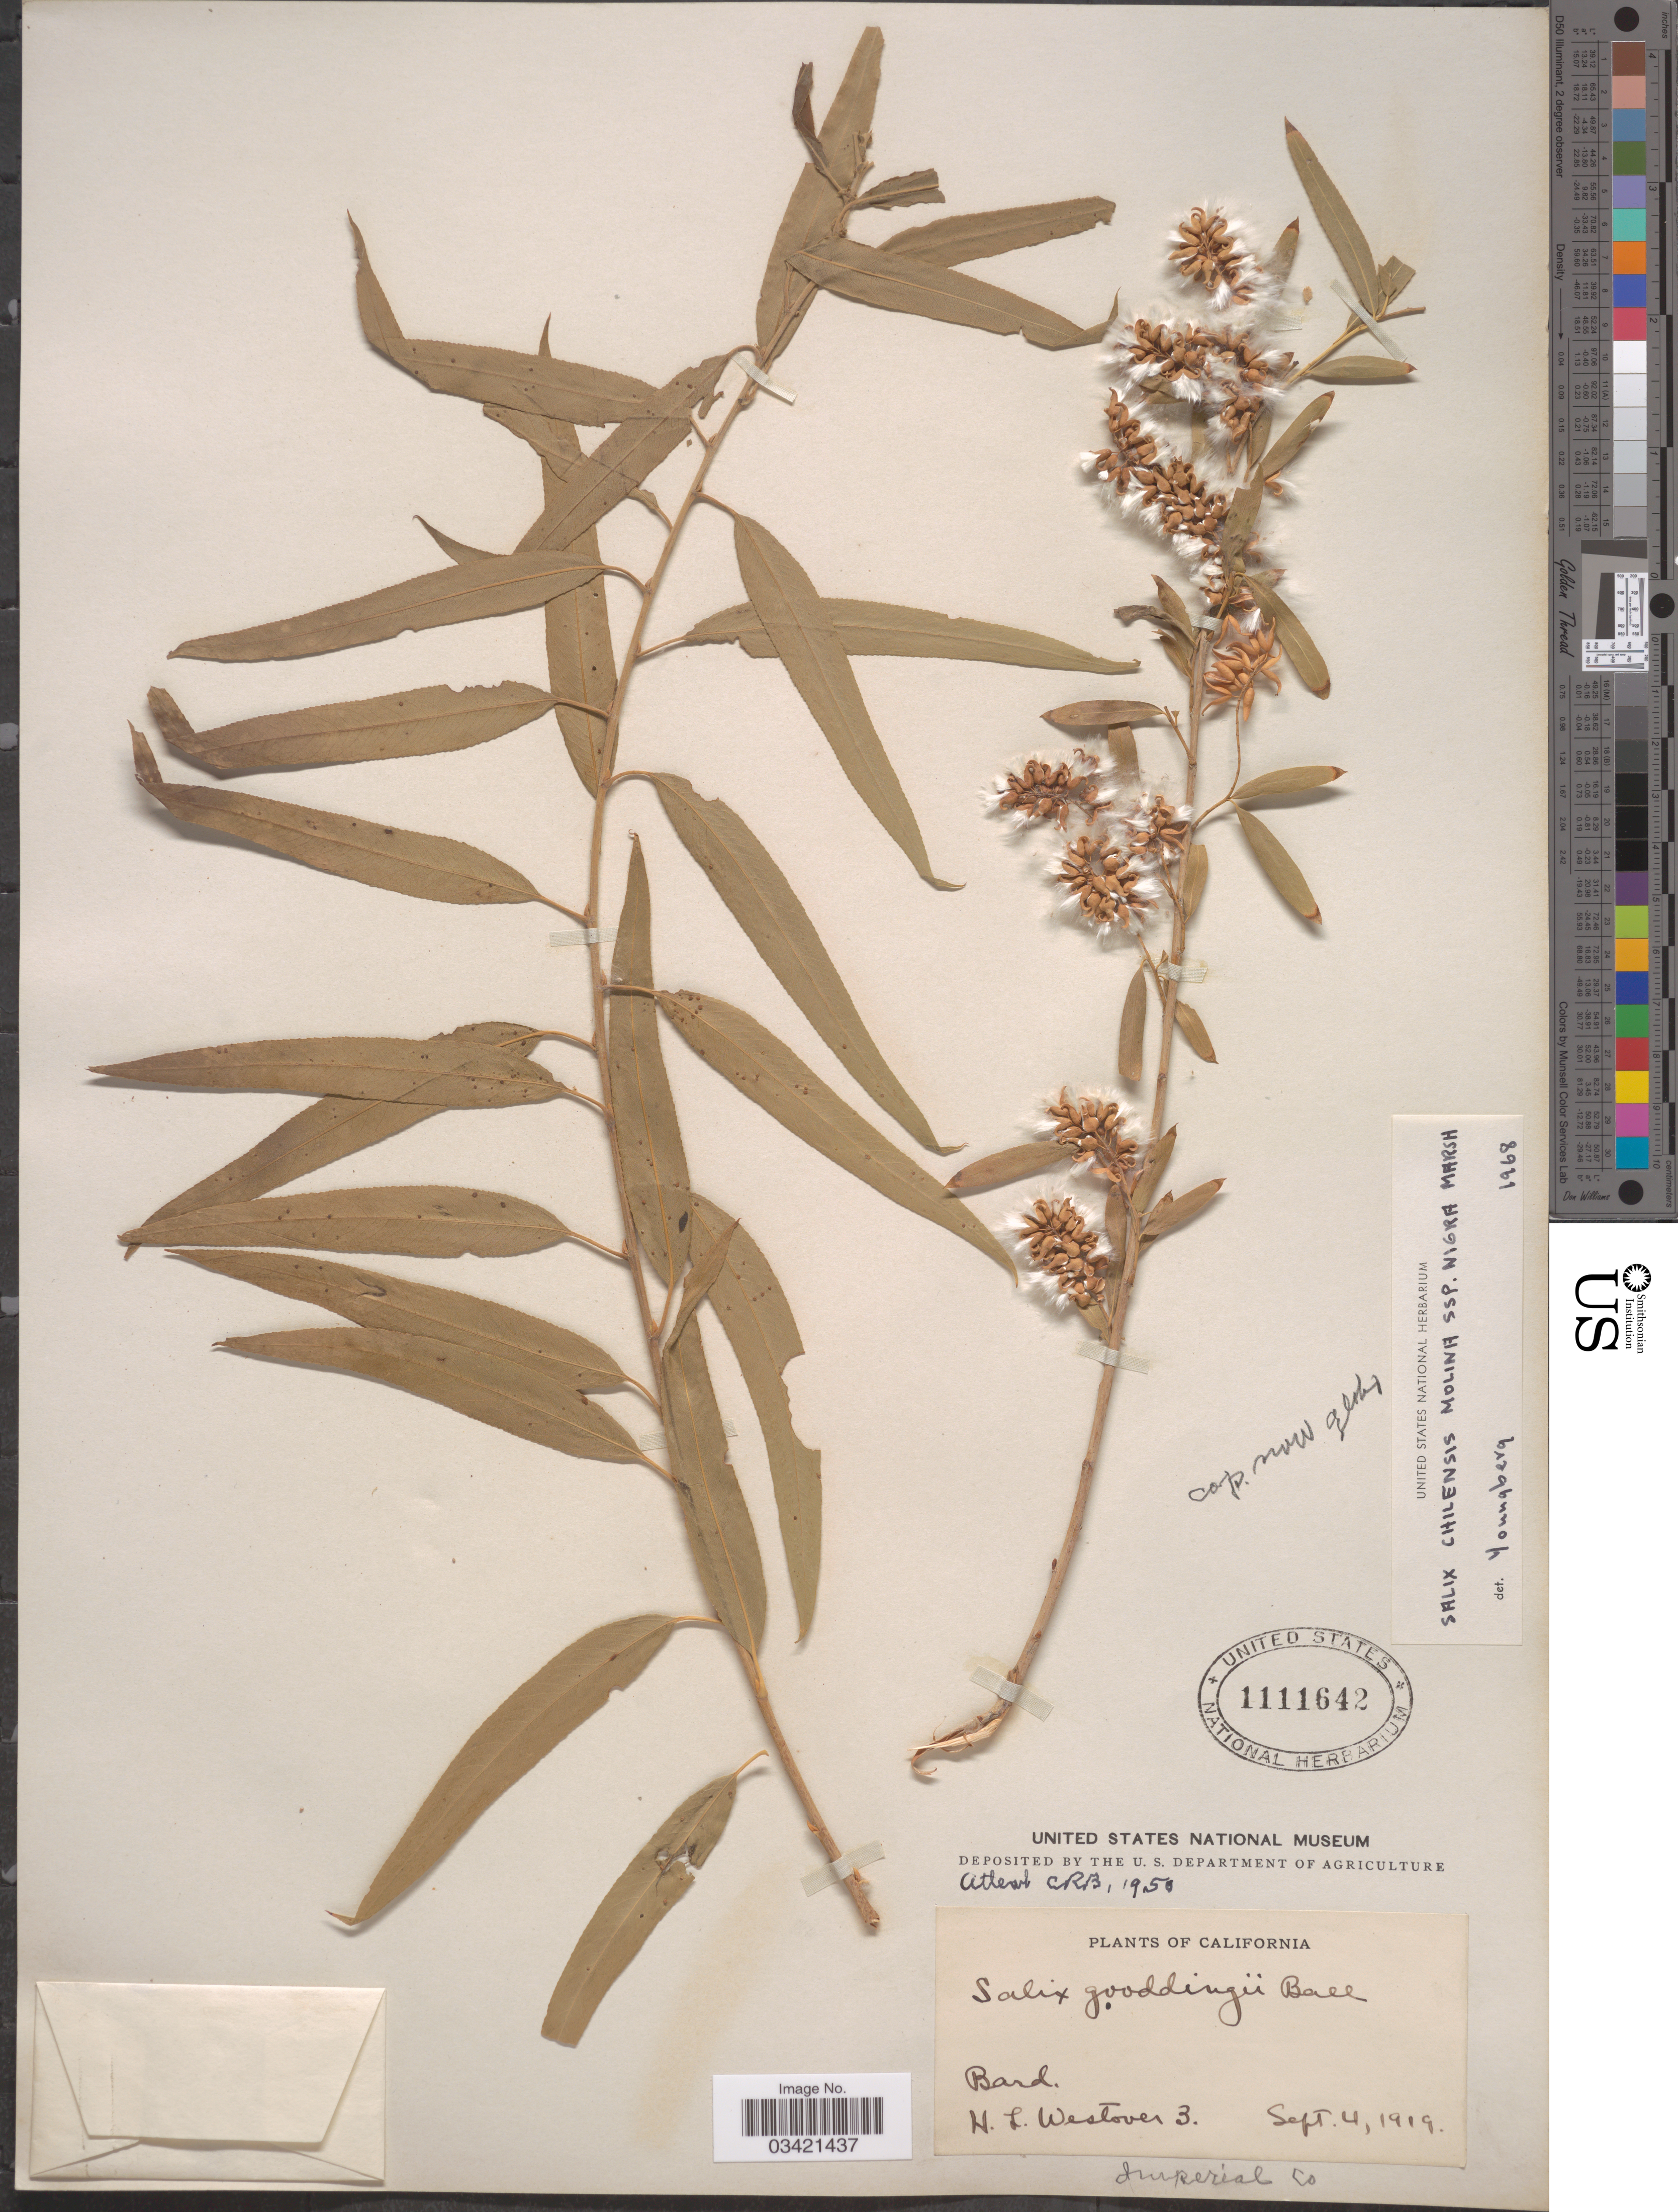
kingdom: Plantae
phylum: Tracheophyta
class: Magnoliopsida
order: Malpighiales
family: Salicaceae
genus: Salix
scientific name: Salix gooddingii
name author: C.R. Ball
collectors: H. Westover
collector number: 3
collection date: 1919-09-04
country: United States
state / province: California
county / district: Imperial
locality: Bard. Imperial Co.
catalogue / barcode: US 1111642